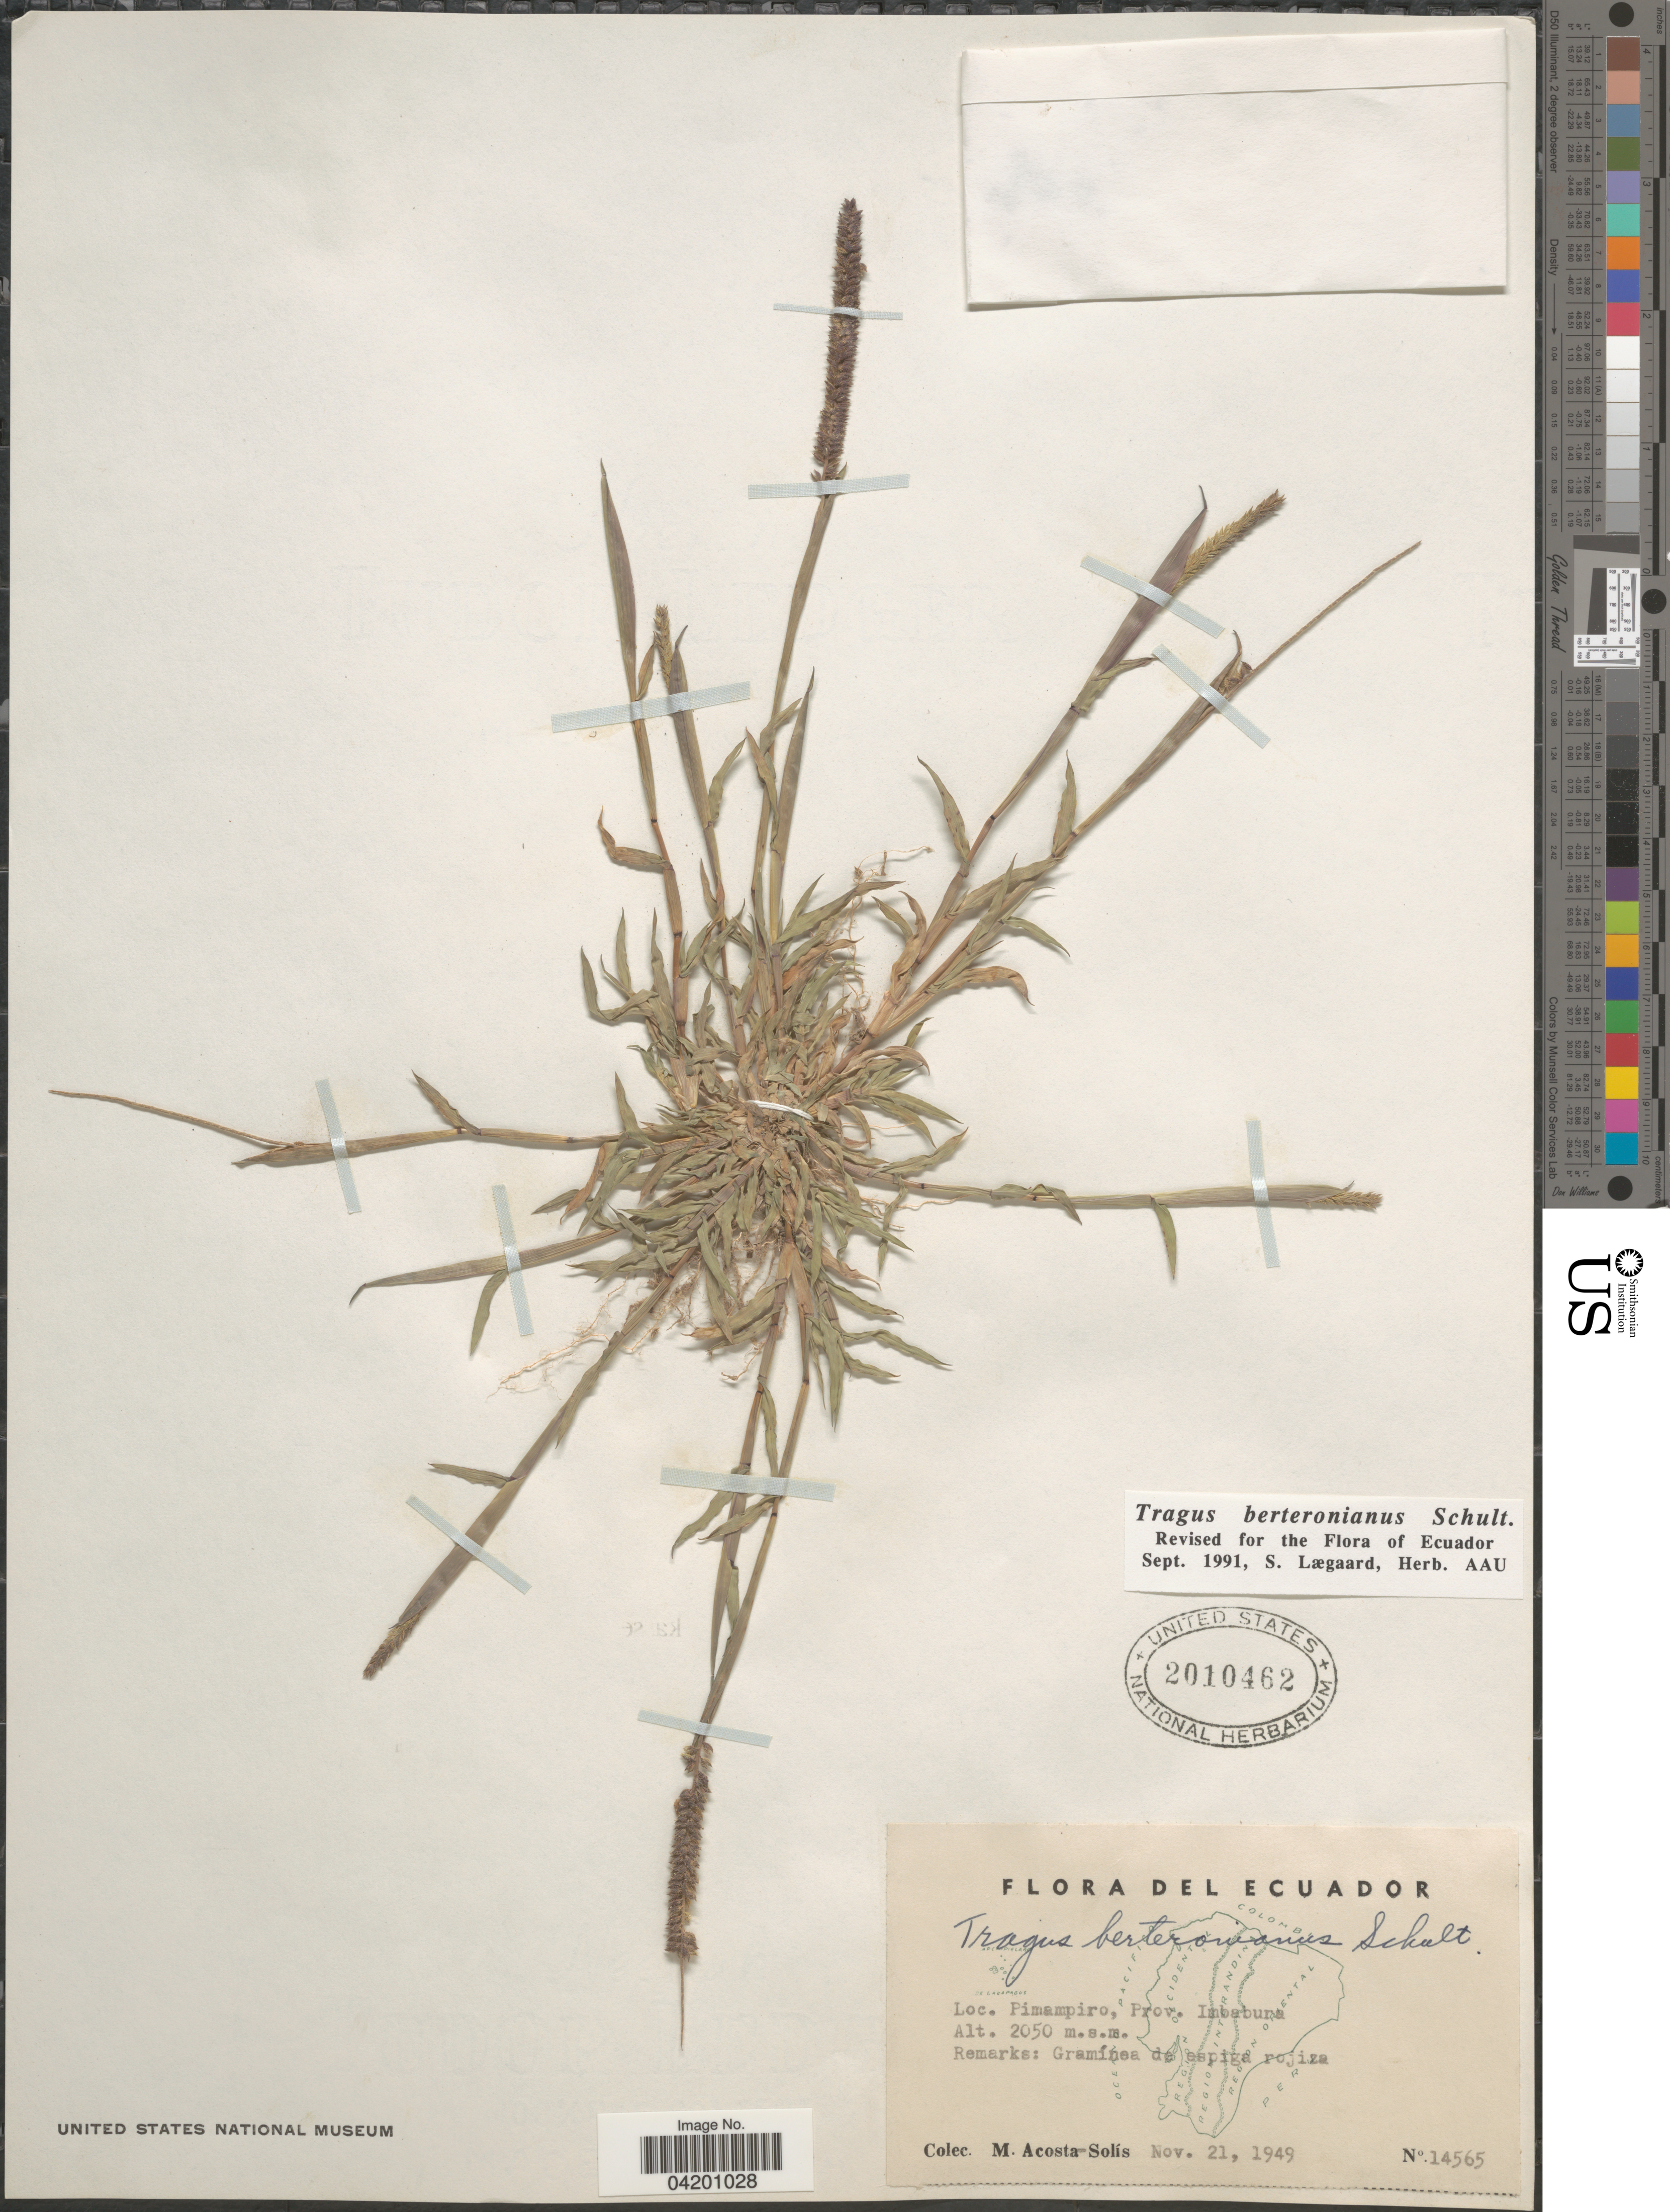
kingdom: Plantae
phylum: Tracheophyta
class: Liliopsida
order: Poales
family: Poaceae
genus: Tragus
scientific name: Tragus berteronianus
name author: Schult.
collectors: M. Acosta Solis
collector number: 14565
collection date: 1949-11-21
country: Ecuador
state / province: Imbabura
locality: Pimampiro.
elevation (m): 2050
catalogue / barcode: US 2010462